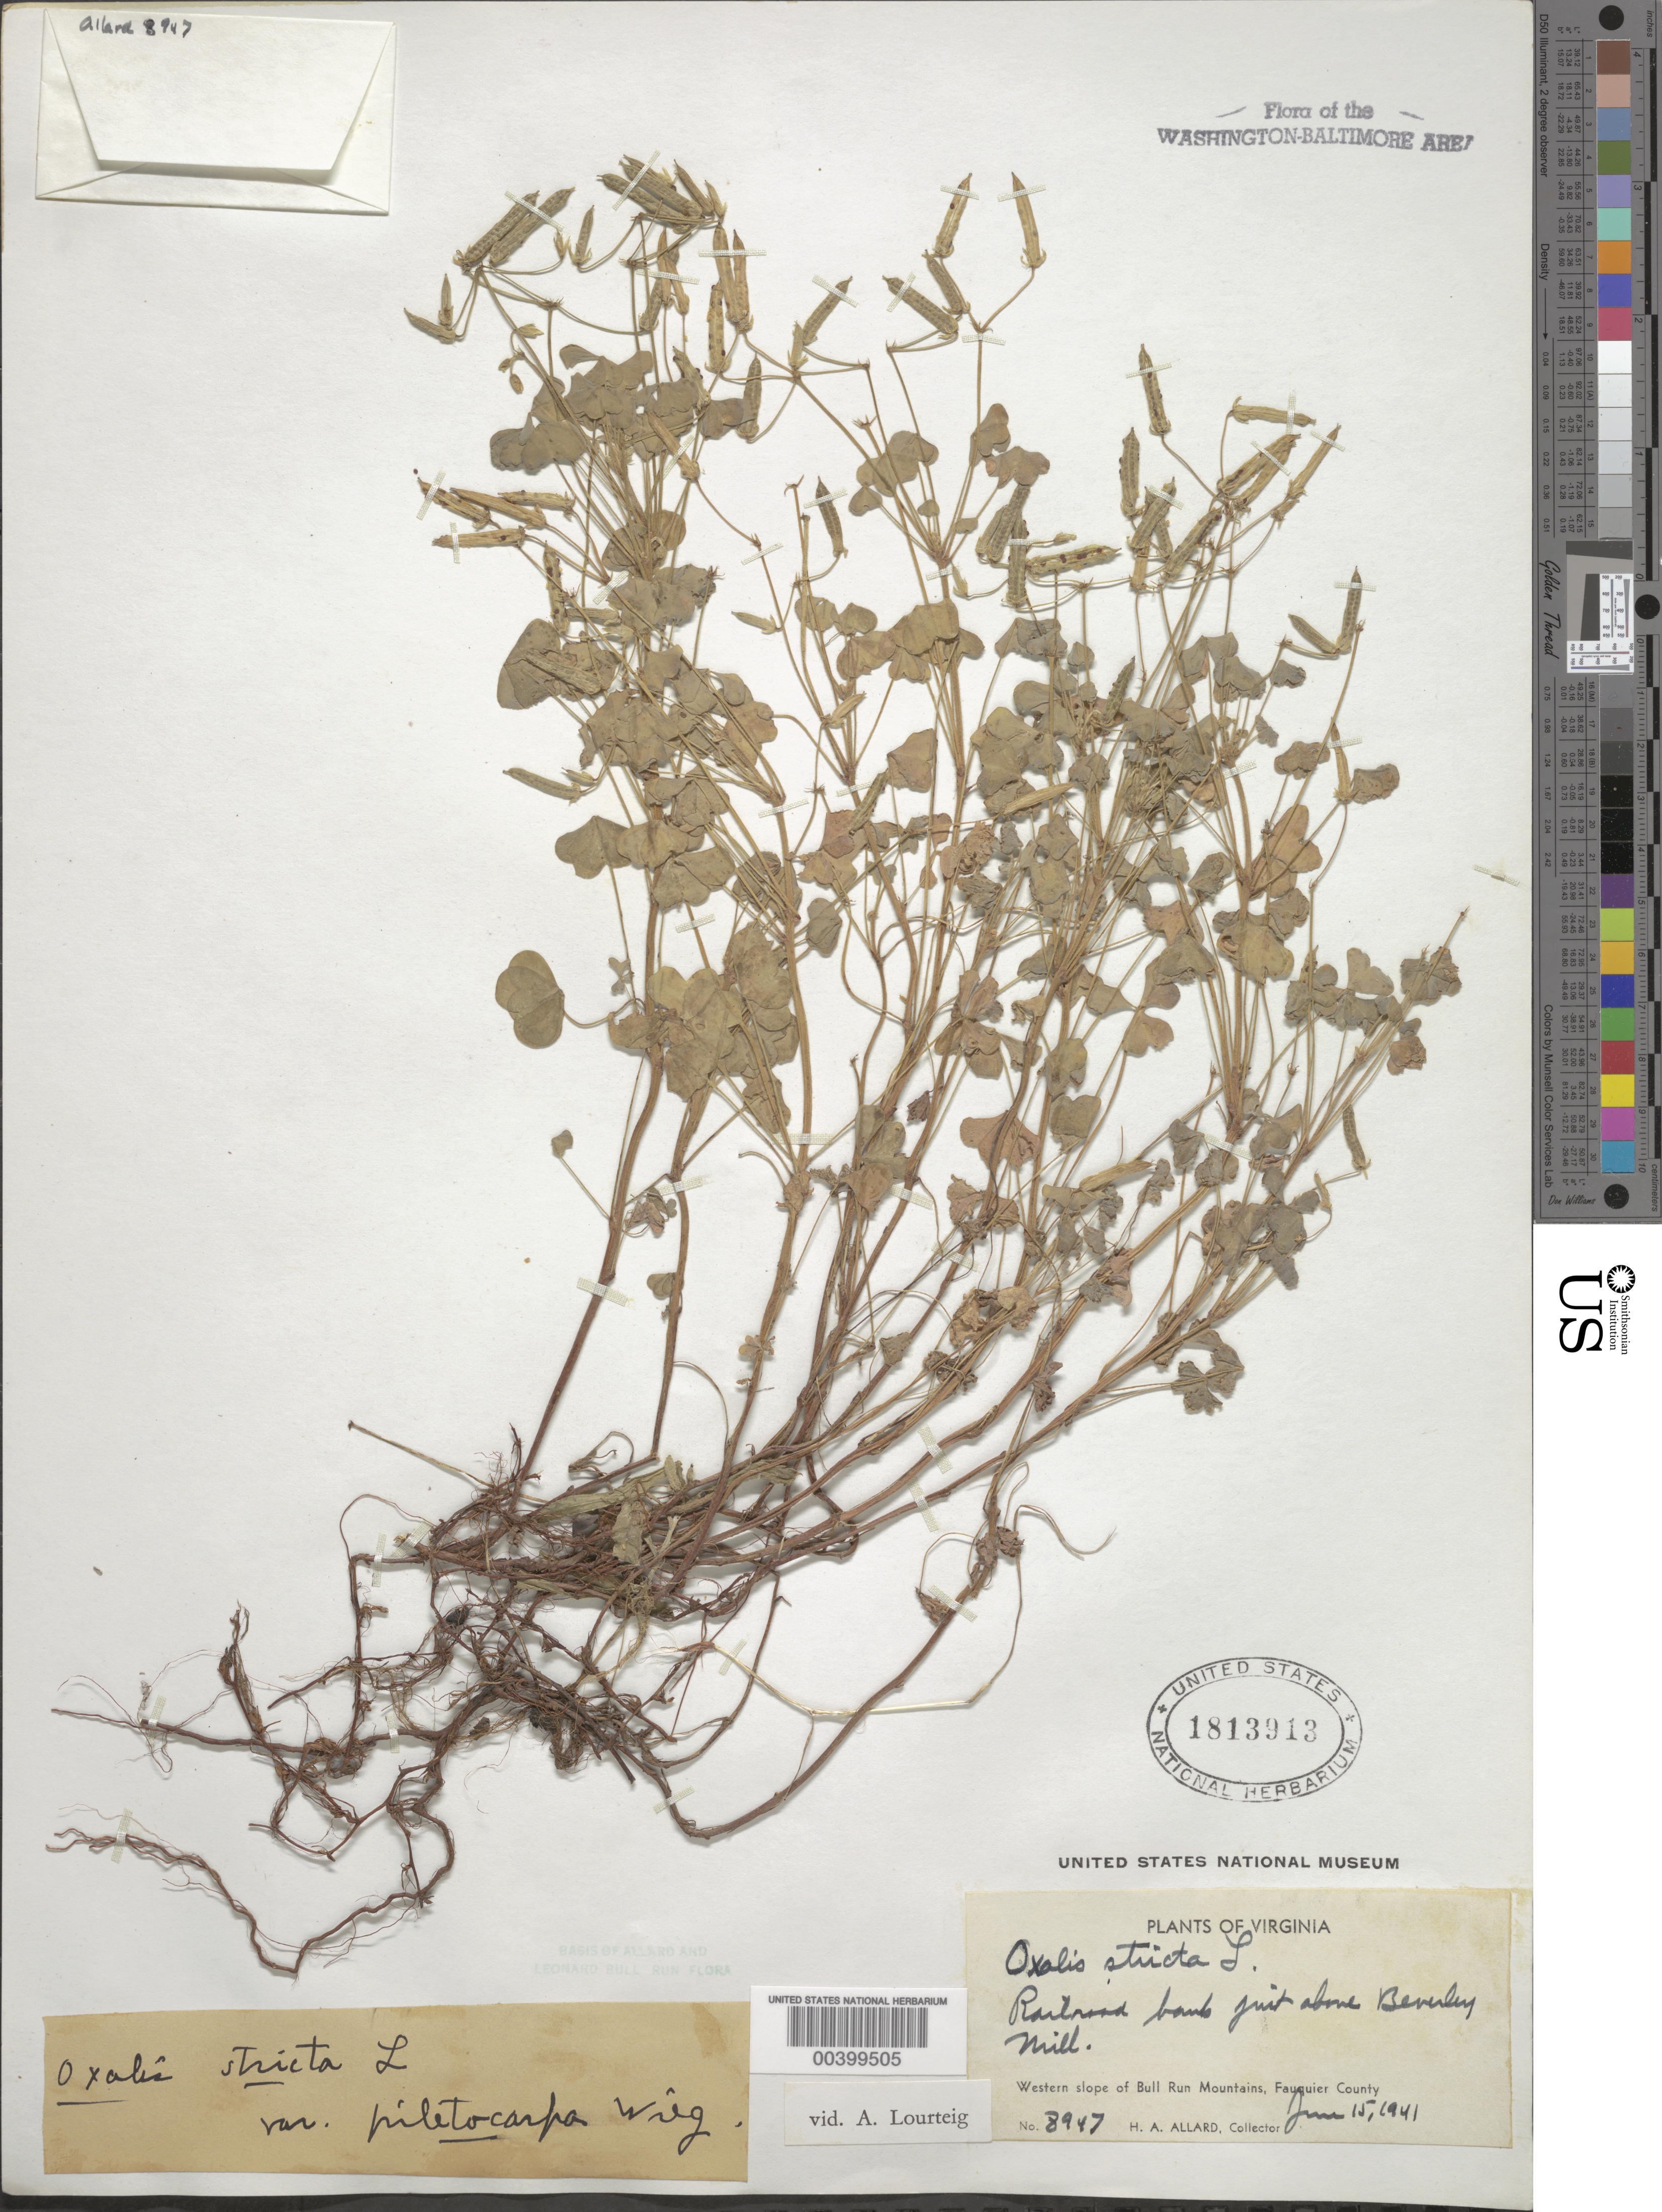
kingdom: Plantae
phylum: Tracheophyta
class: Magnoliopsida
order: Oxalidales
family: Oxalidaceae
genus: Oxalis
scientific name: Oxalis stricta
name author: L.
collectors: H. A. Allard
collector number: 8947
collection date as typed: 15 Jun 1941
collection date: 1941-06-15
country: United States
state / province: Virginia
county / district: Fauquier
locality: Above Beverley Mill, Railrod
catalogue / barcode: US 1813913